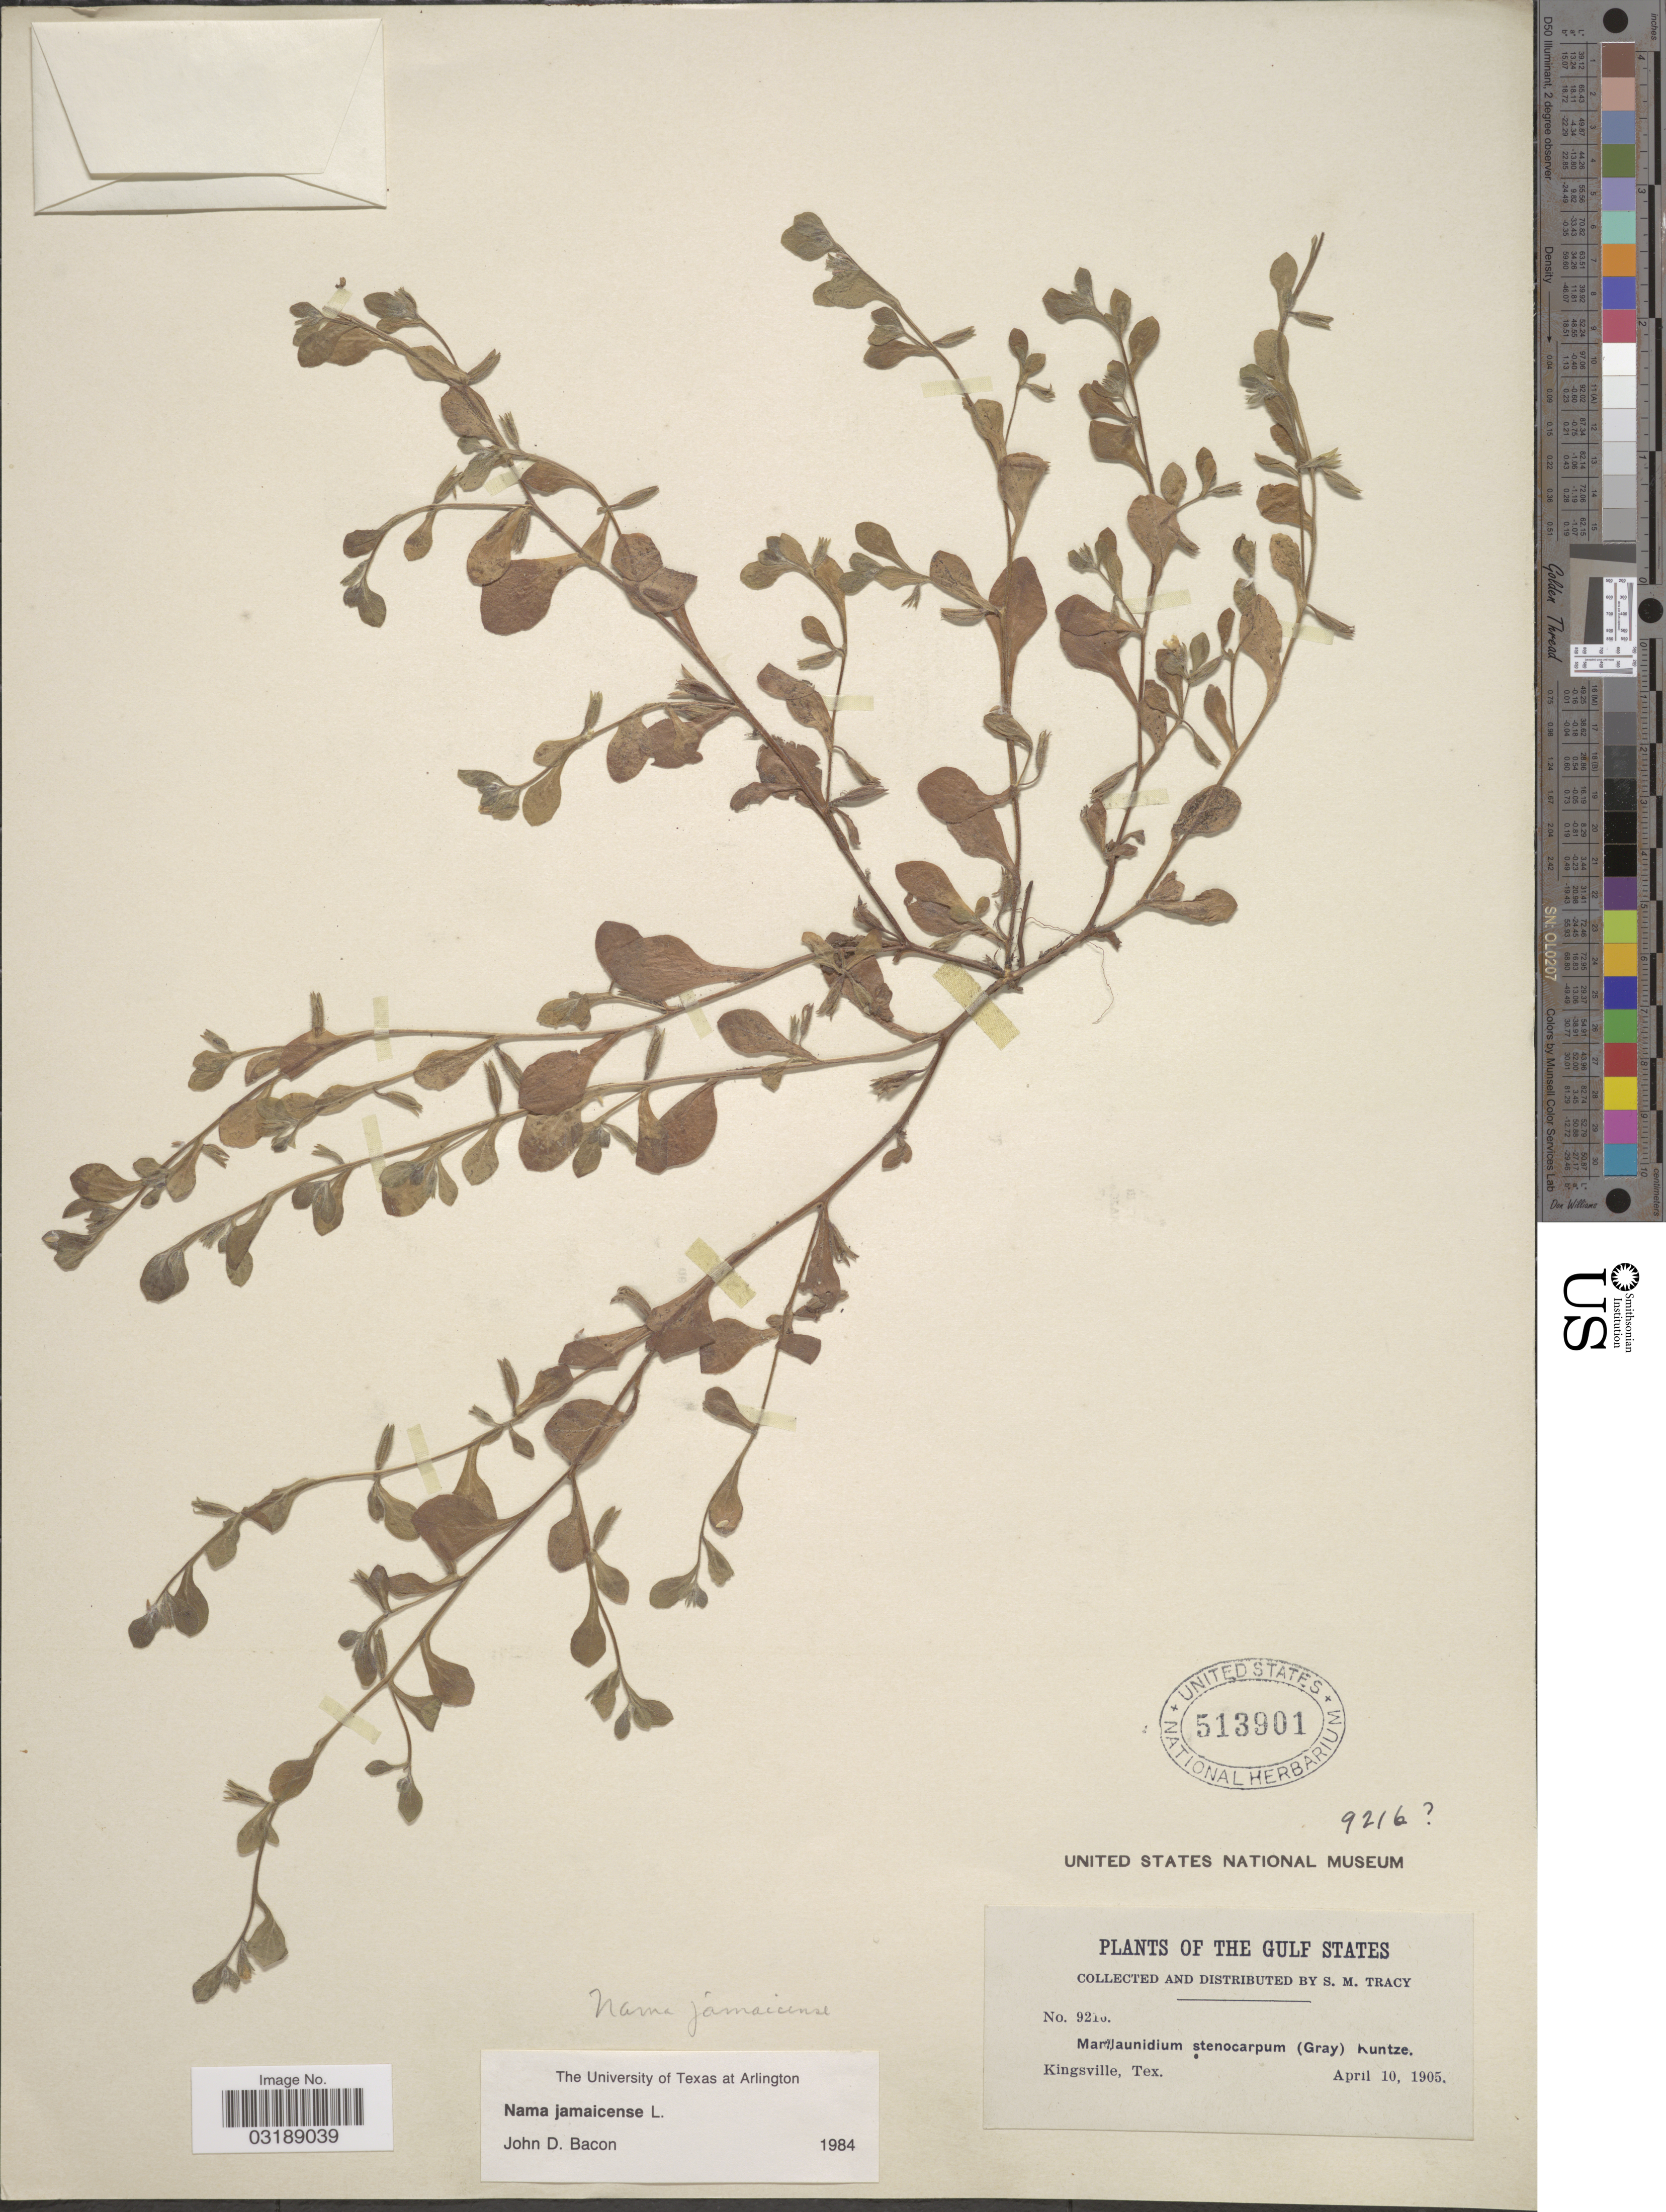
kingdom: Plantae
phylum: Tracheophyta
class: Magnoliopsida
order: Boraginales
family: Namaceae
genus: Nama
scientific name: Nama jamaicensis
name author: L.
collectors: S. M. Tracy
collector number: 9210*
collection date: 1905-04-10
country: United States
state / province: Texas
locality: The Gulf States, Kingsville.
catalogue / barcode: US 513901